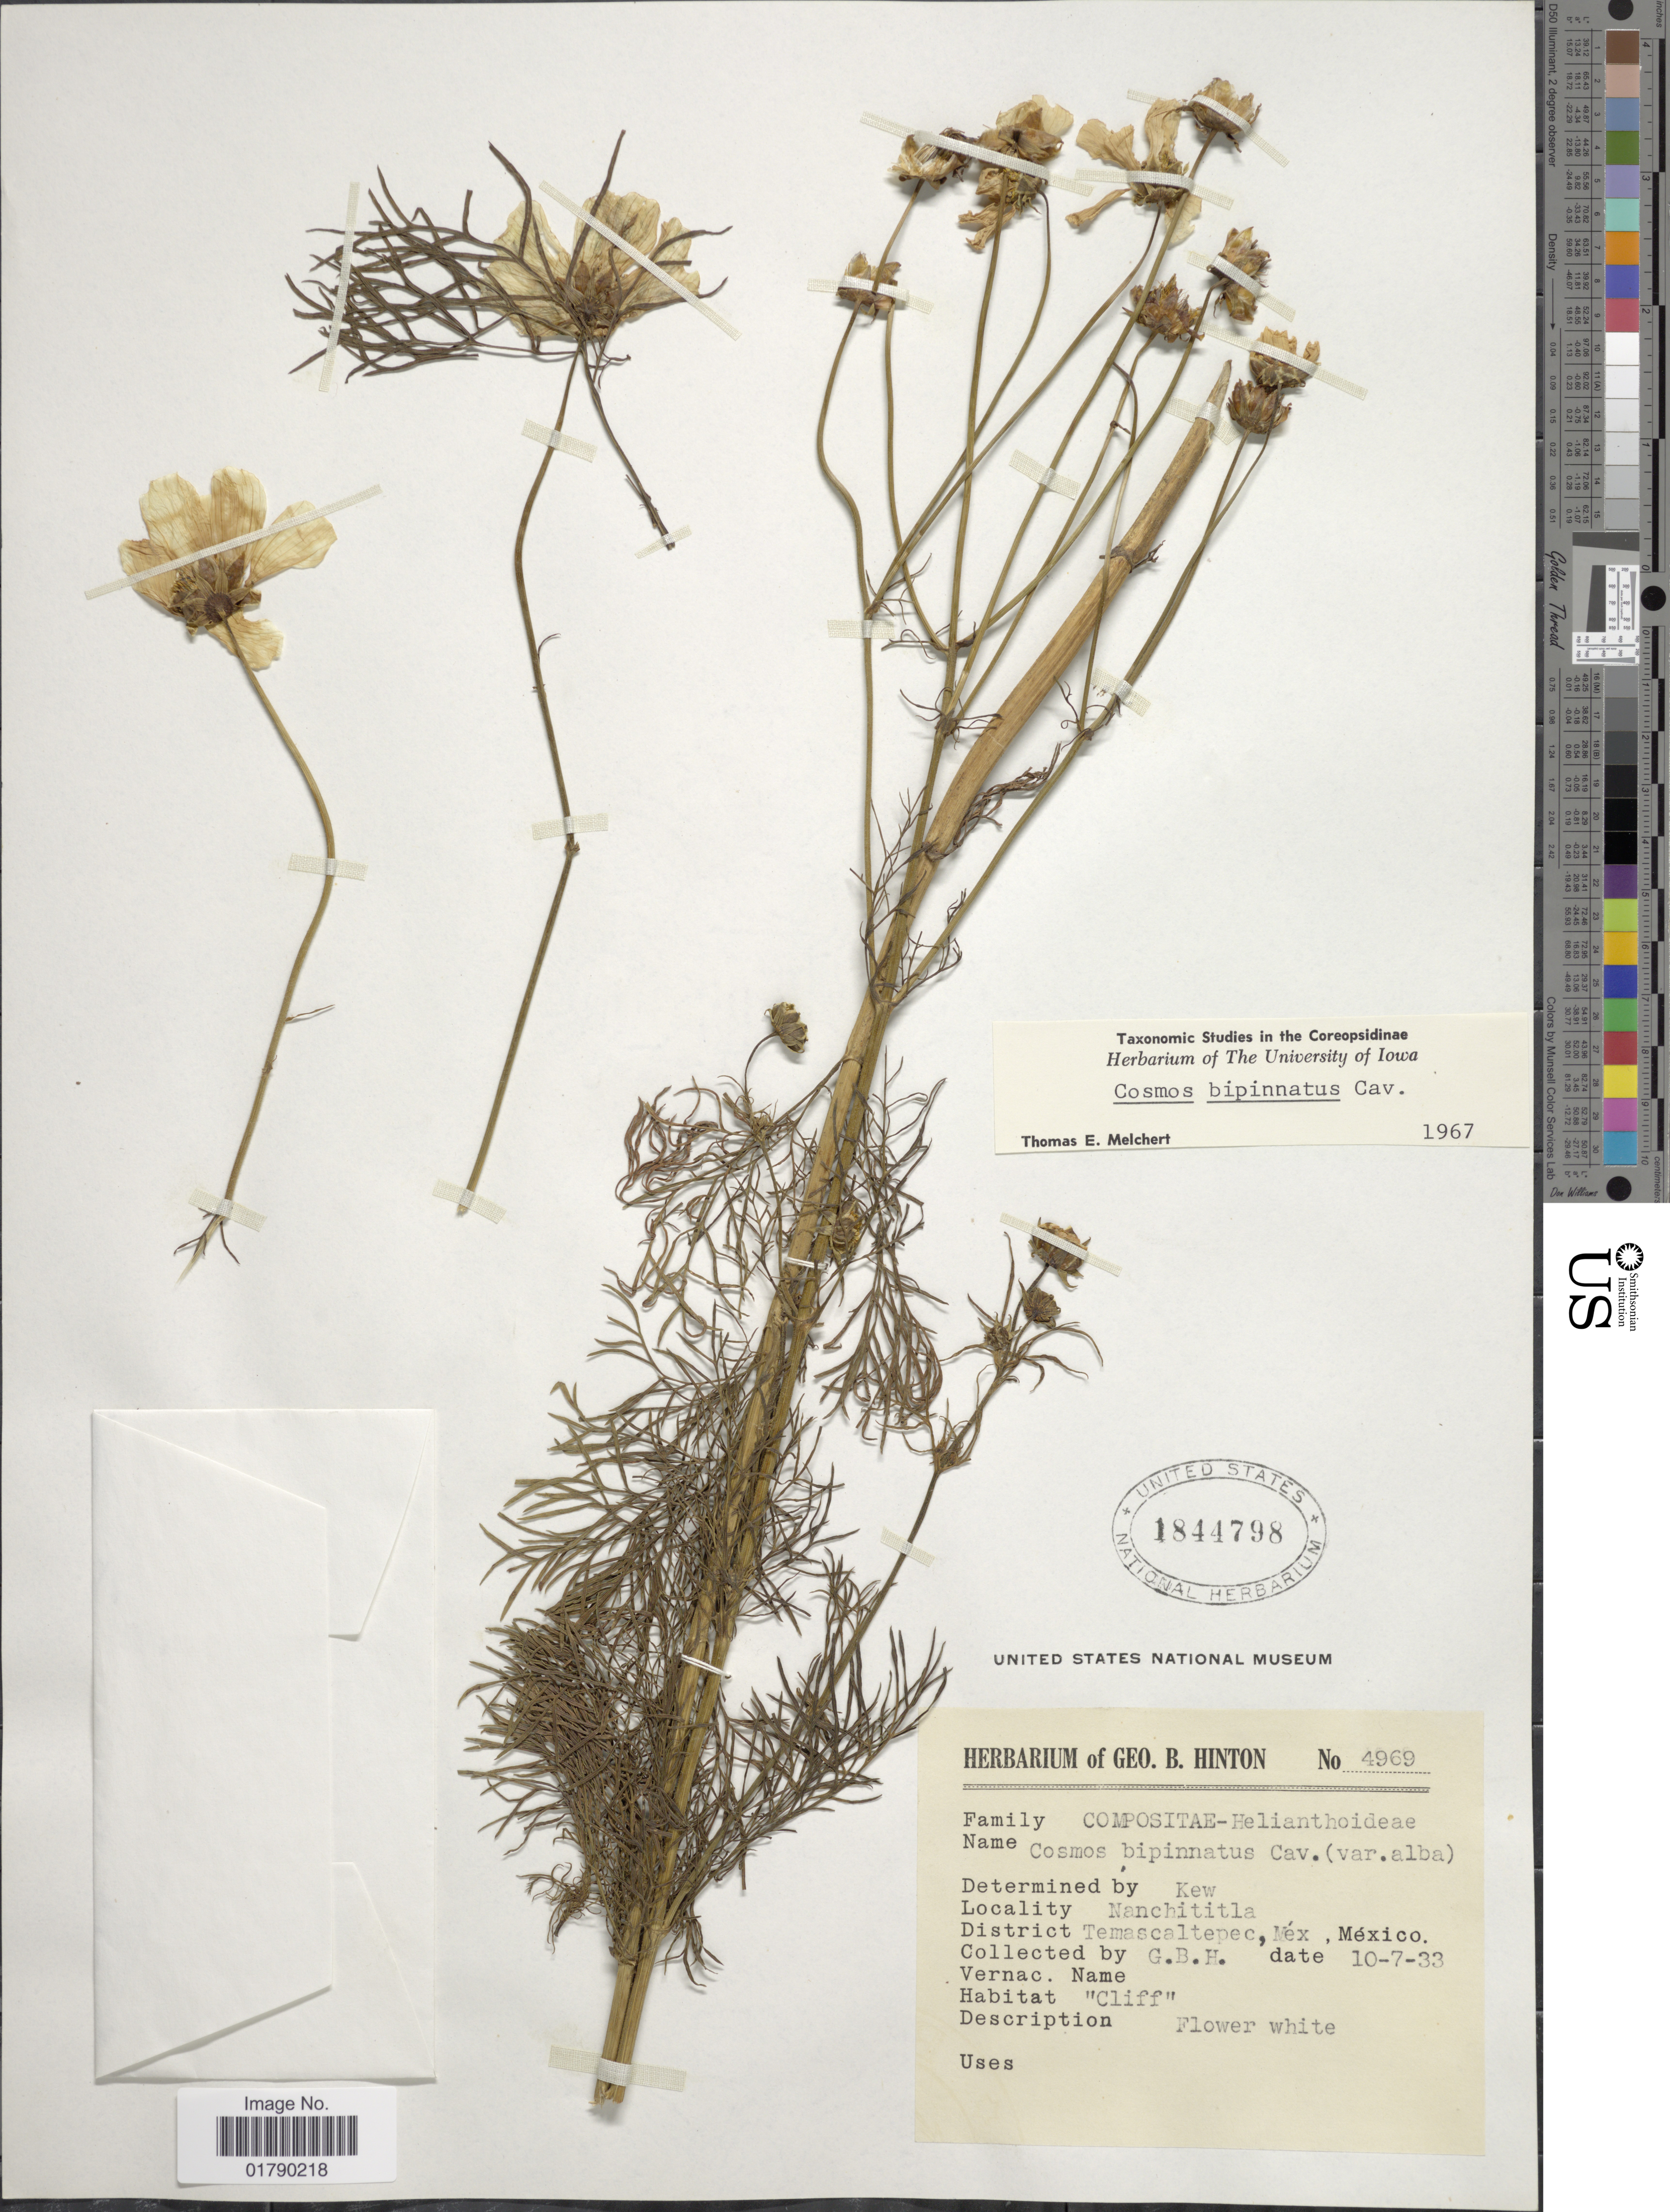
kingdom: Plantae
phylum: Tracheophyta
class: Magnoliopsida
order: Asterales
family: Asteraceae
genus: Cosmos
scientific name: Cosmos bipinnatus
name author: Cav.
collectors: G. B. Hinton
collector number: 4969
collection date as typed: Transcribed d/m/y: 10/7/33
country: Mexico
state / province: México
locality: Nanchititla, District Temascaltepec, Mex.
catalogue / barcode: US 1844798